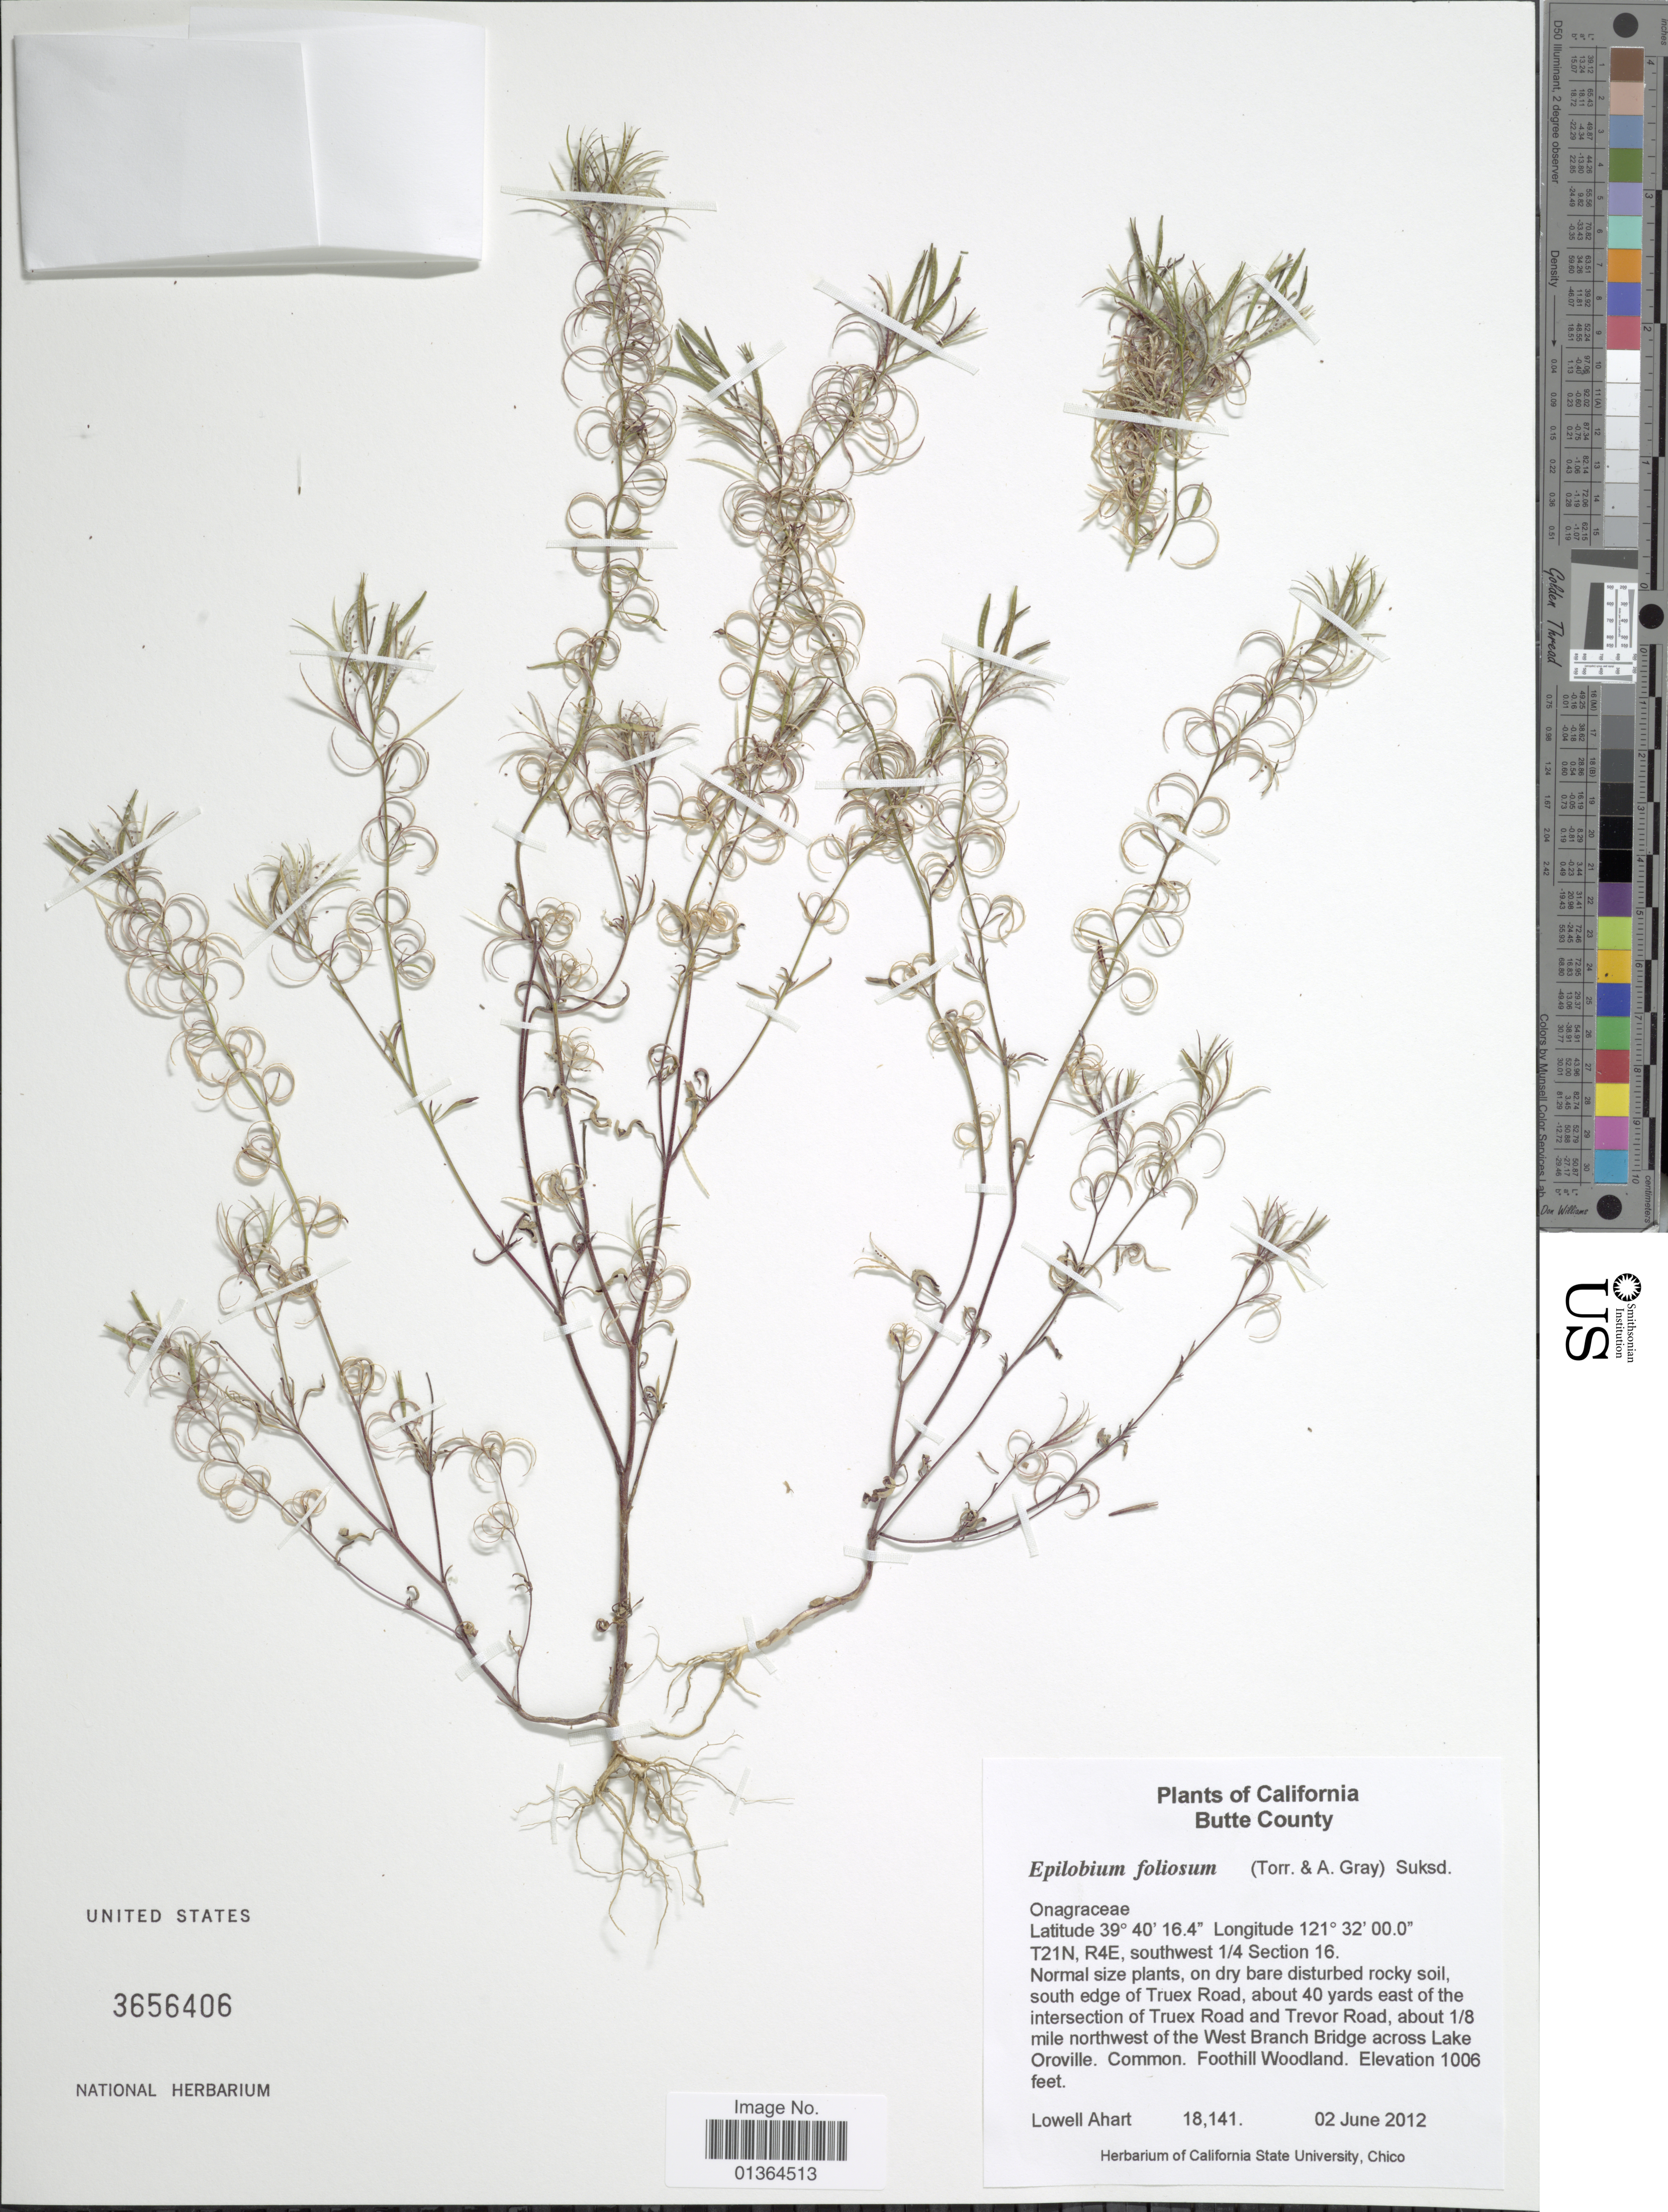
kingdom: Plantae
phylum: Tracheophyta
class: Magnoliopsida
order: Myrtales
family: Onagraceae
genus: Epilobium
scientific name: Epilobium foliosum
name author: (Nutt. ex Torr. & A. Gray) Suksd.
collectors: L. Ahart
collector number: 18141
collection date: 2012-06-02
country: United States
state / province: California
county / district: Butte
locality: Butte County, T21N, R4E, Southwest ¼ Section 16, South edge of Truex Road, about 40 yards east of the intersection of Truex Road and Trevor Road, about 1/8 mile northwest of the West Branch Bridge across Lake Oroville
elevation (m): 307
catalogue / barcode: US 3656406